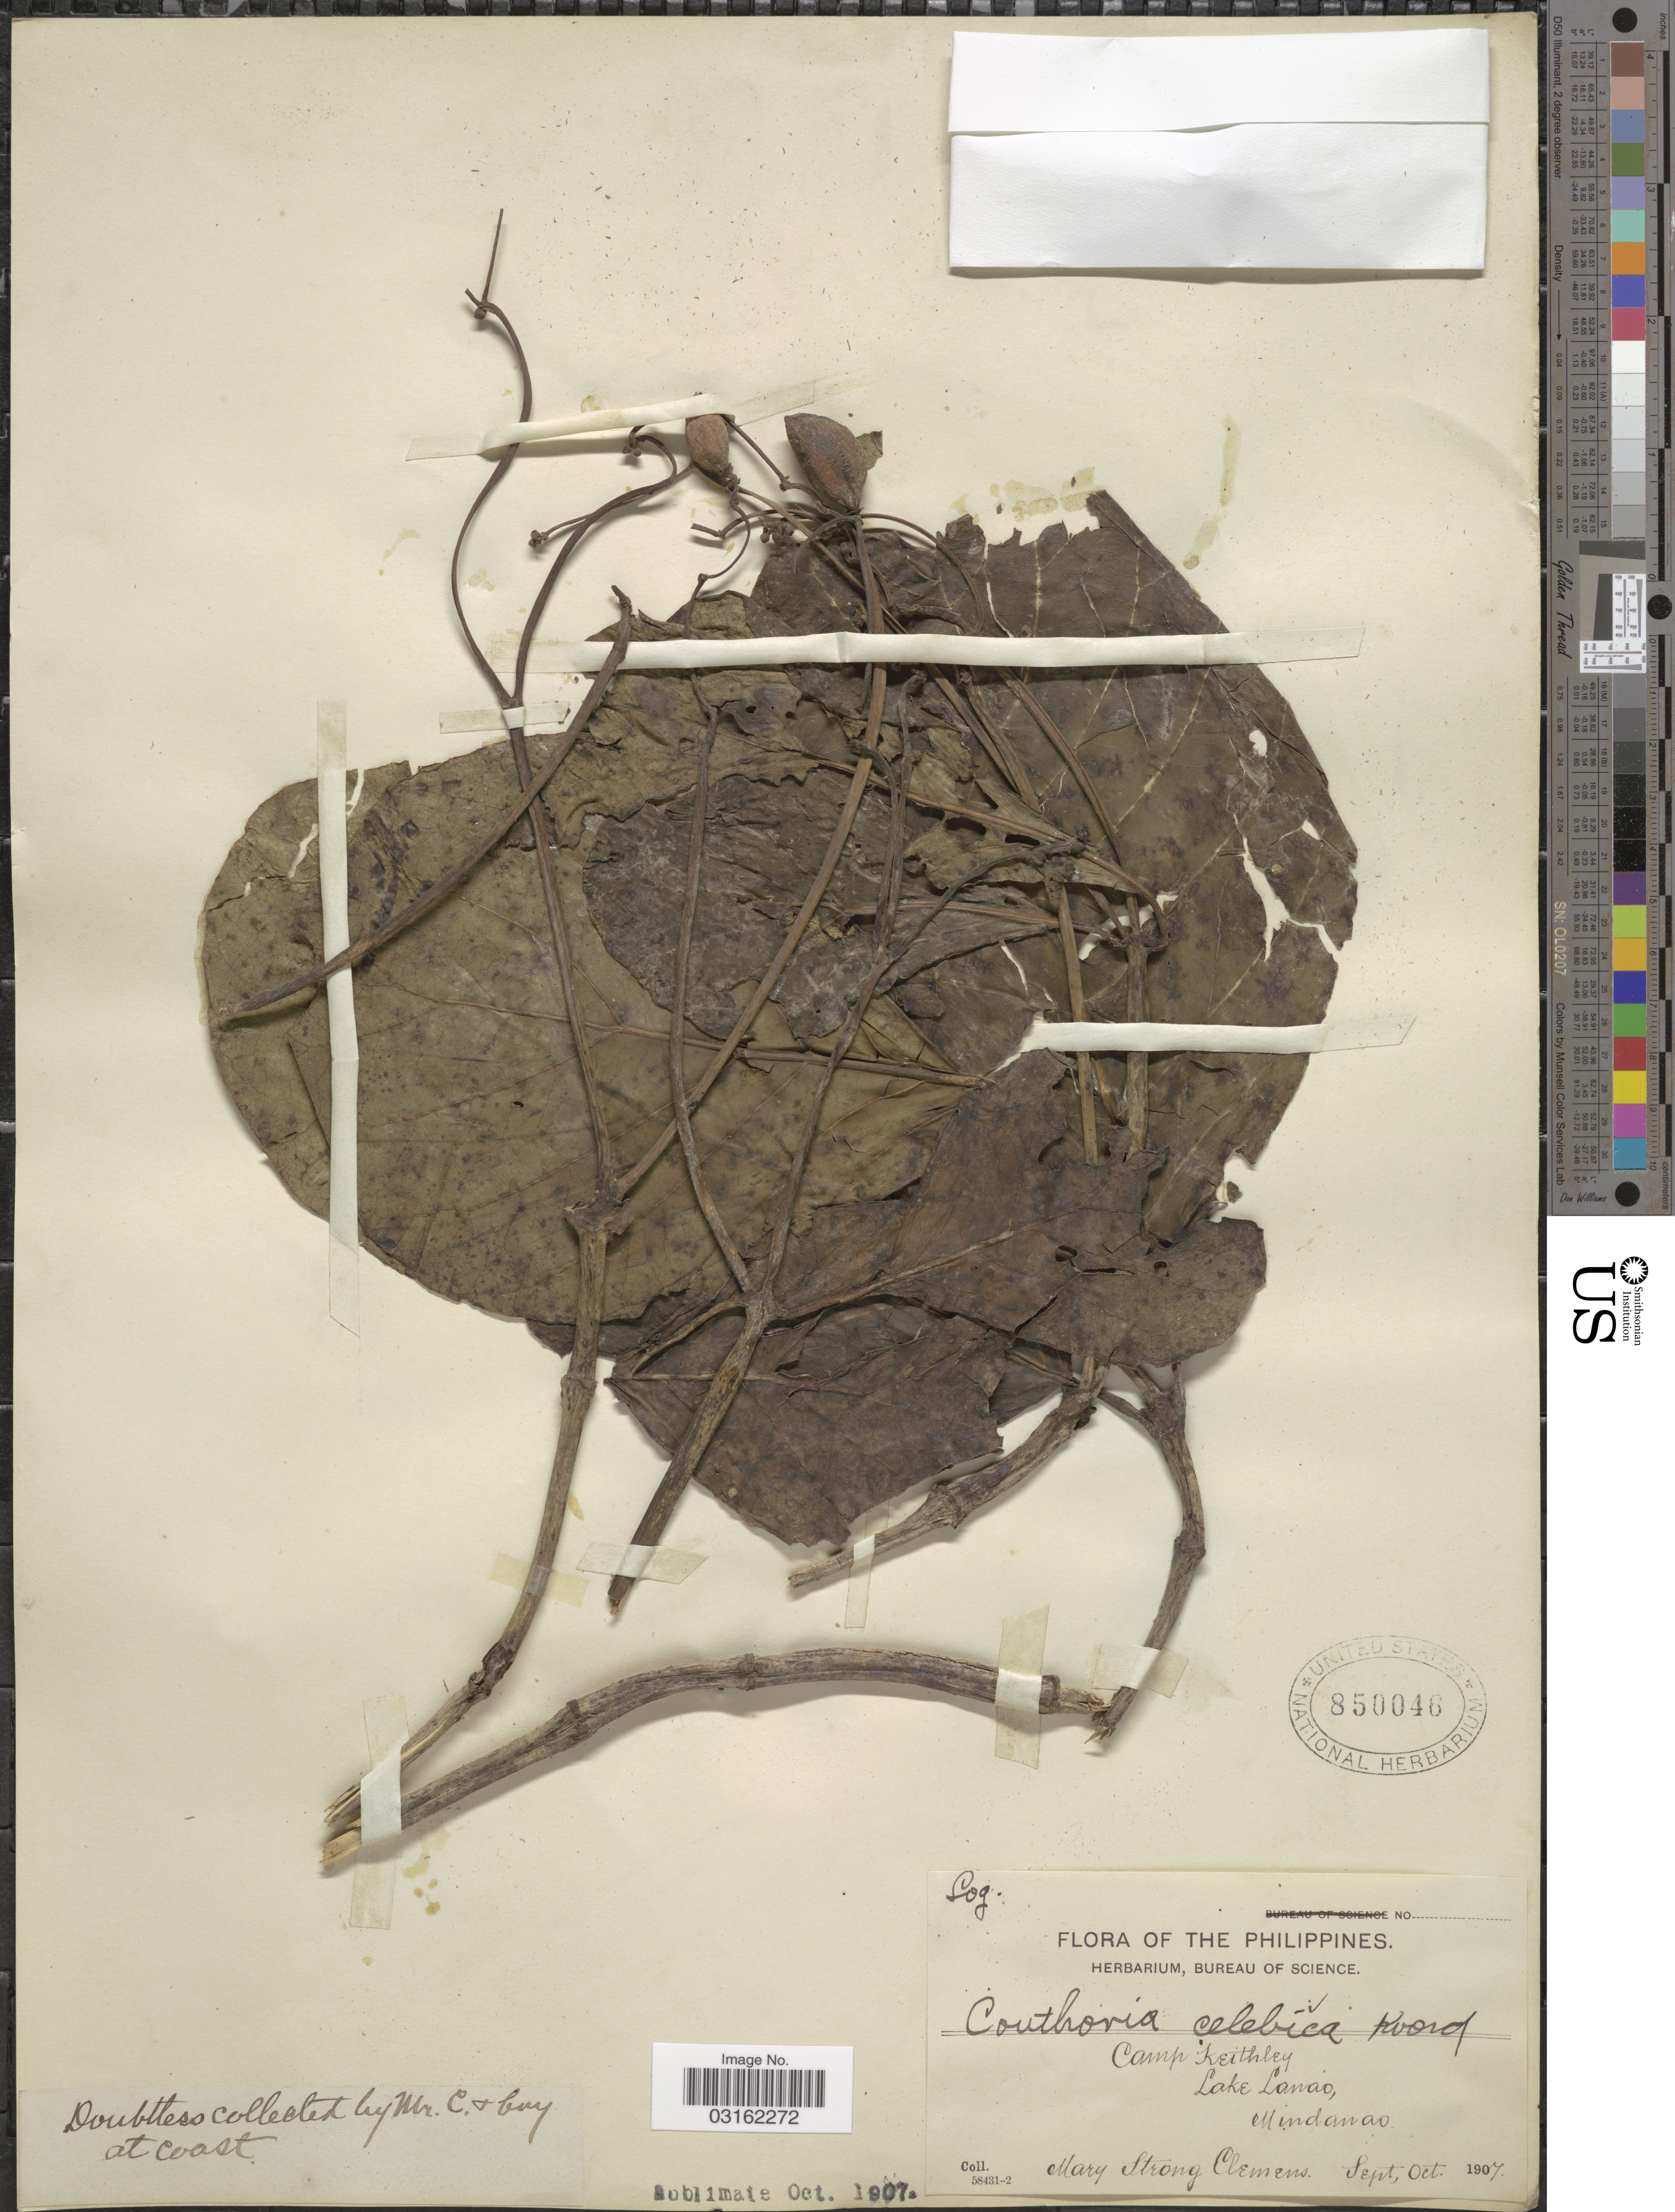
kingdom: Plantae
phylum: Tracheophyta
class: Magnoliopsida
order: Gentianales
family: Loganiaceae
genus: Neuburgia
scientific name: Neuburgia celebica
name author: (Koord.) Leenh.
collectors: M. S. Clemens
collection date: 1907-09/1907-10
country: Philippines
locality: Camp Keithley, Lake Lanao, Mindanao.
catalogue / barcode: US 850046